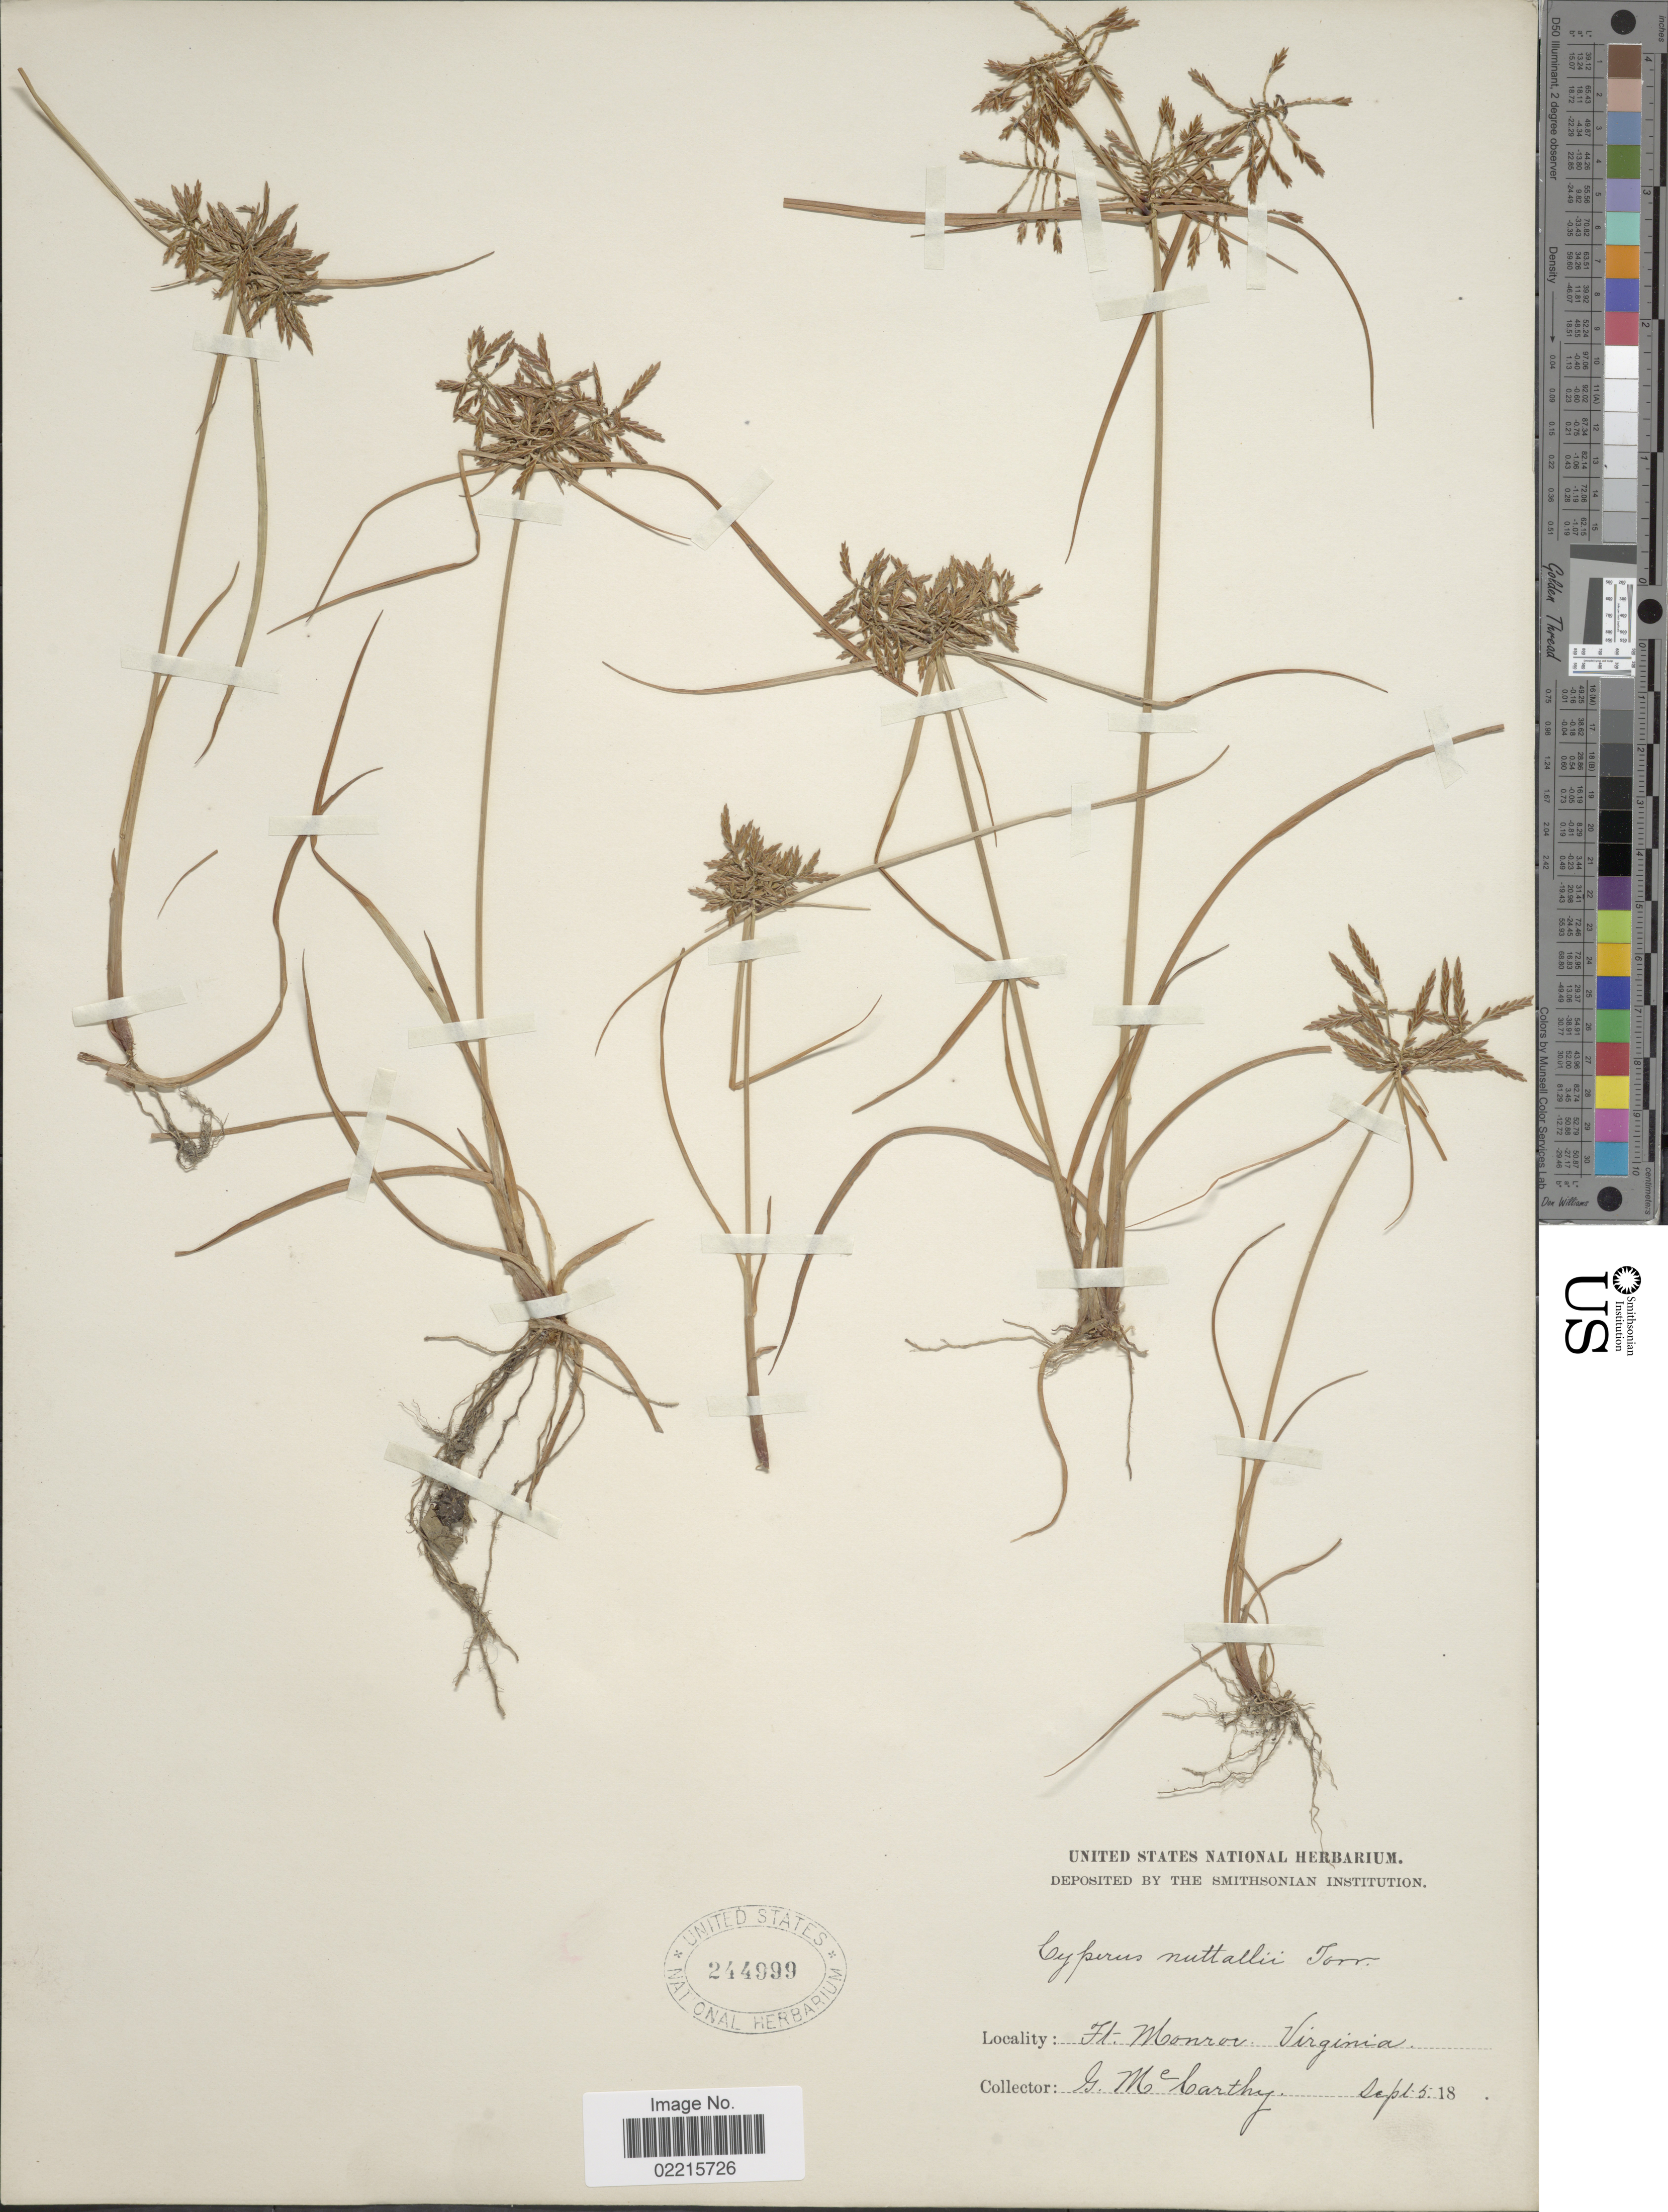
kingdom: Plantae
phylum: Tracheophyta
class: Liliopsida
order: Poales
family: Cyperaceae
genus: Cyperus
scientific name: Cyperus filicinus Vahl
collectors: G. M. McCarthy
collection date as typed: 18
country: United States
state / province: Virginia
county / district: City of Hampton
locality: Ft. Monroe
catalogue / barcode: US 244999